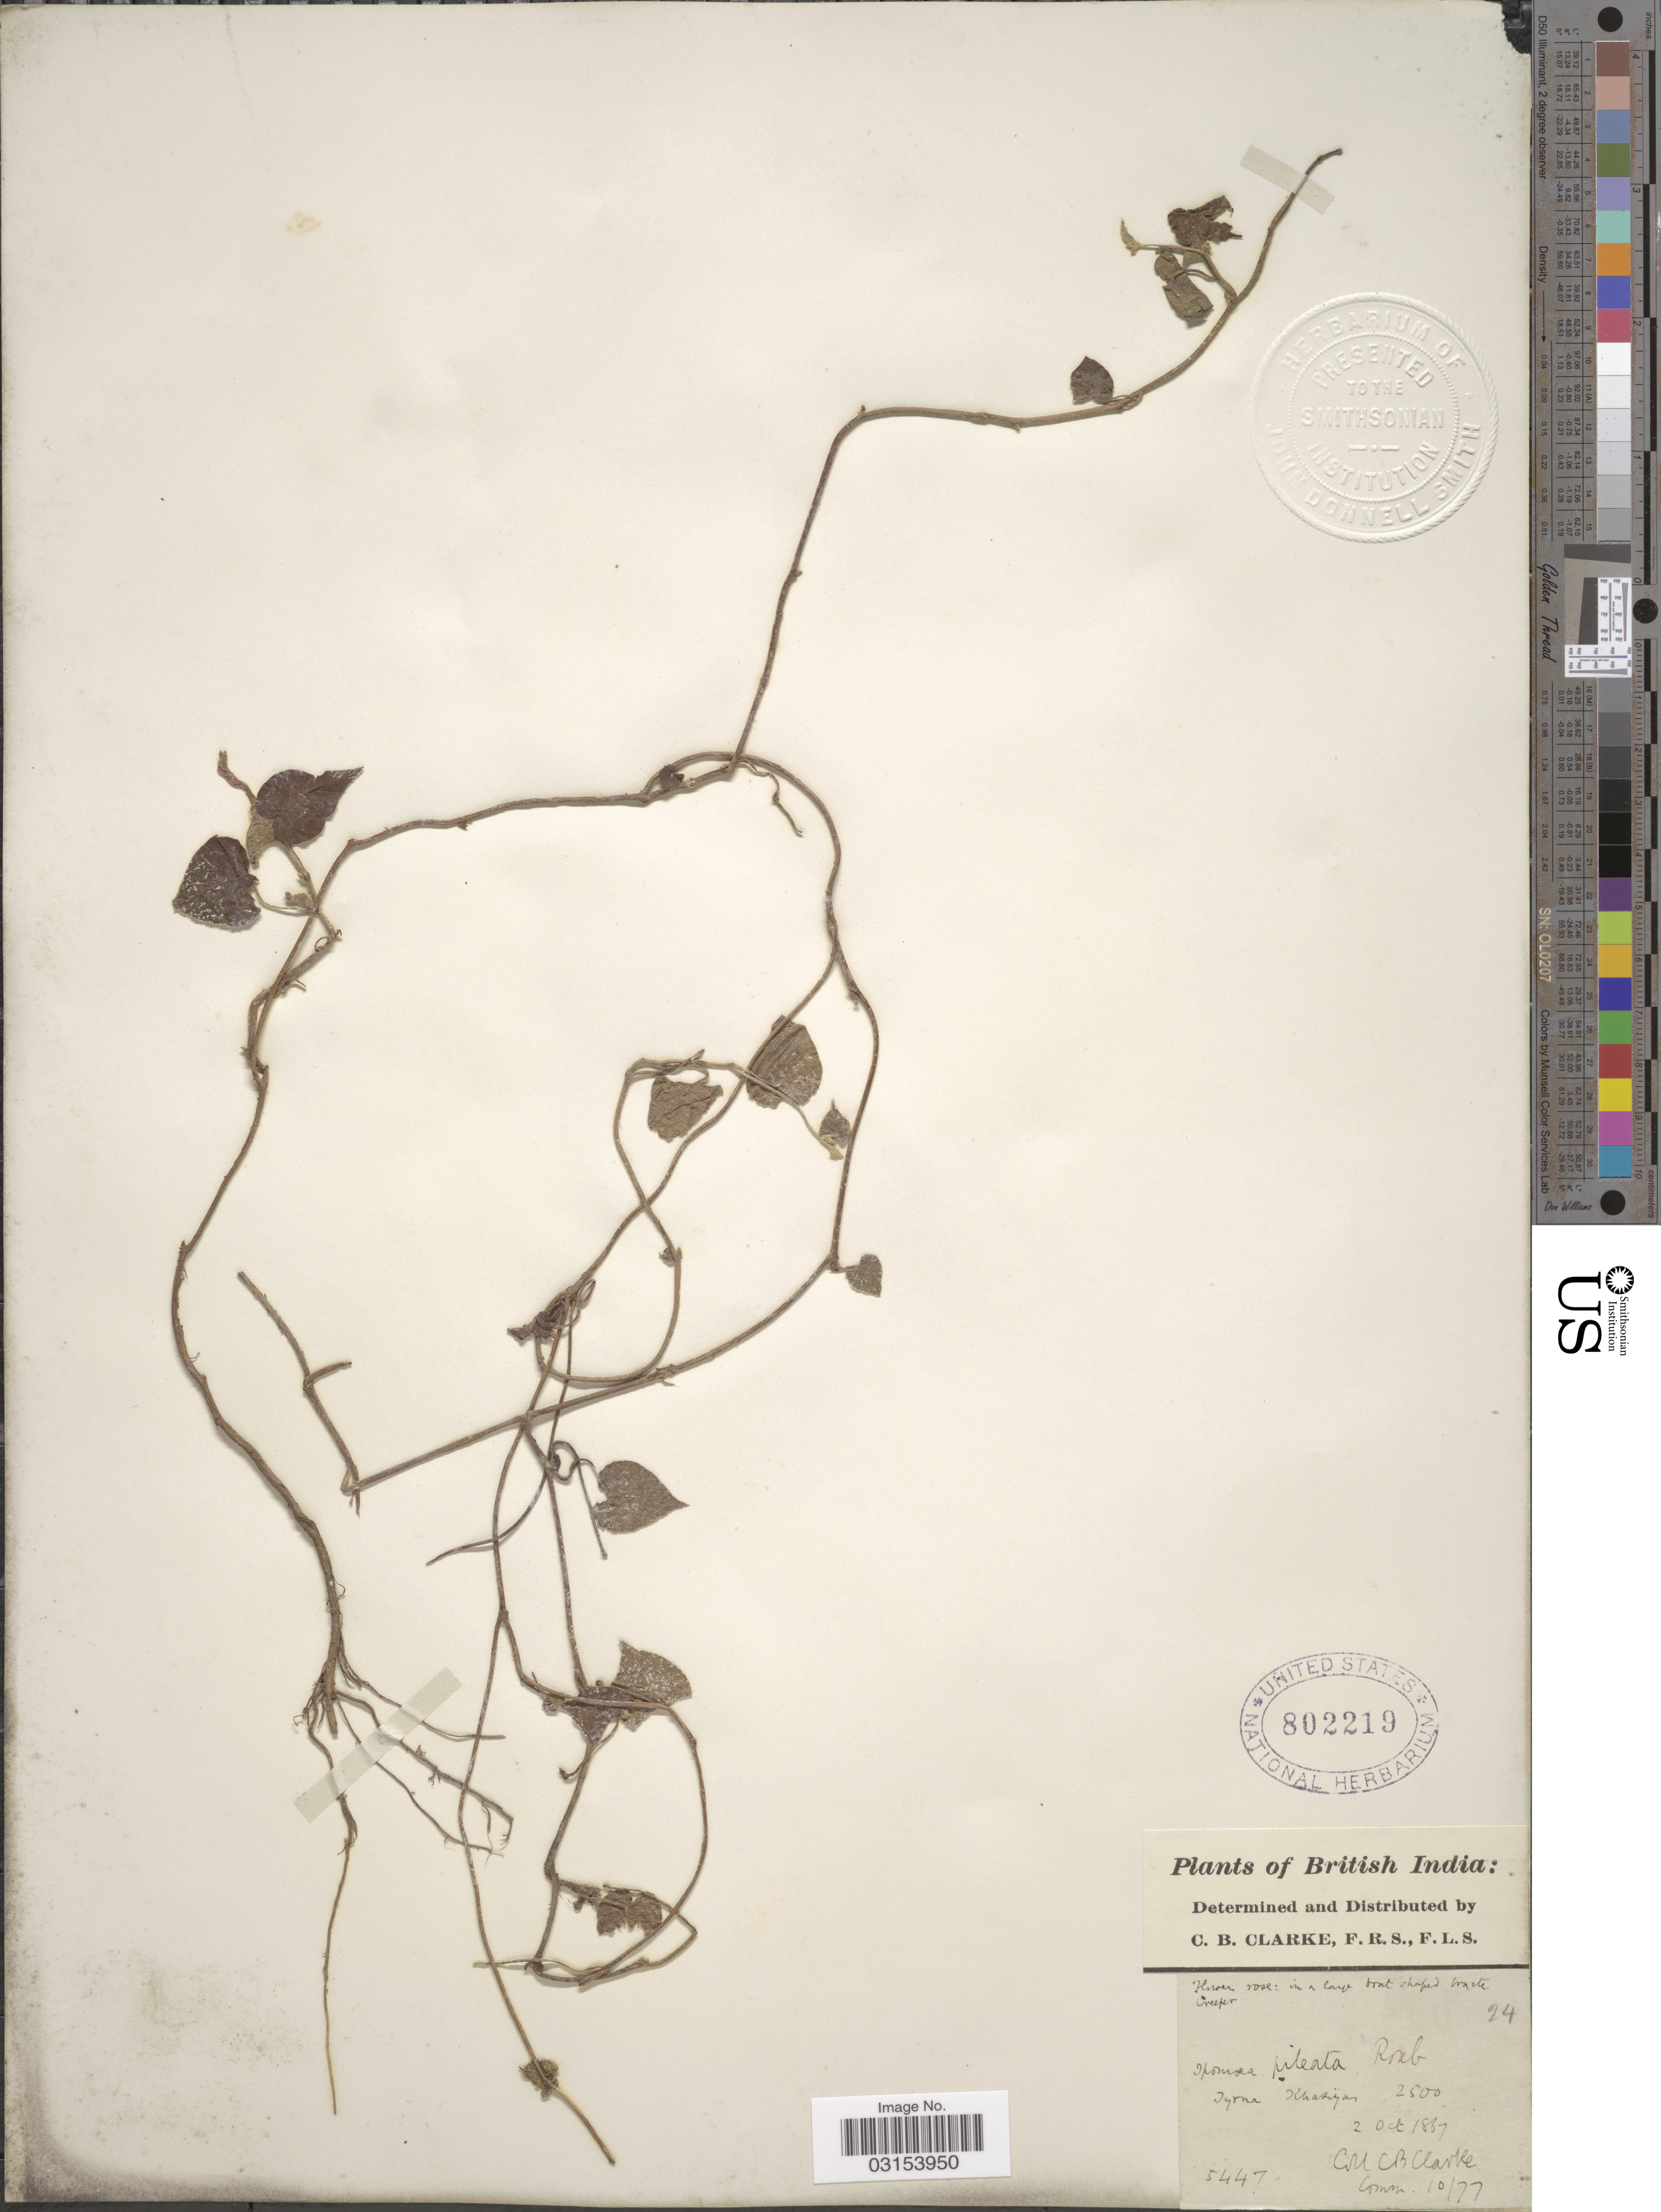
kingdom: Plantae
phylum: Tracheophyta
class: Magnoliopsida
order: Solanales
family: Convolvulaceae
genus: Ipomoea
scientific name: Ipomoea involucrata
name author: P. Beauv.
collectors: C. B. Clarke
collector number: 5447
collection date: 1867-10-02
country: India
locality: British India. Jyrna Khasiyas.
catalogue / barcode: US 802219